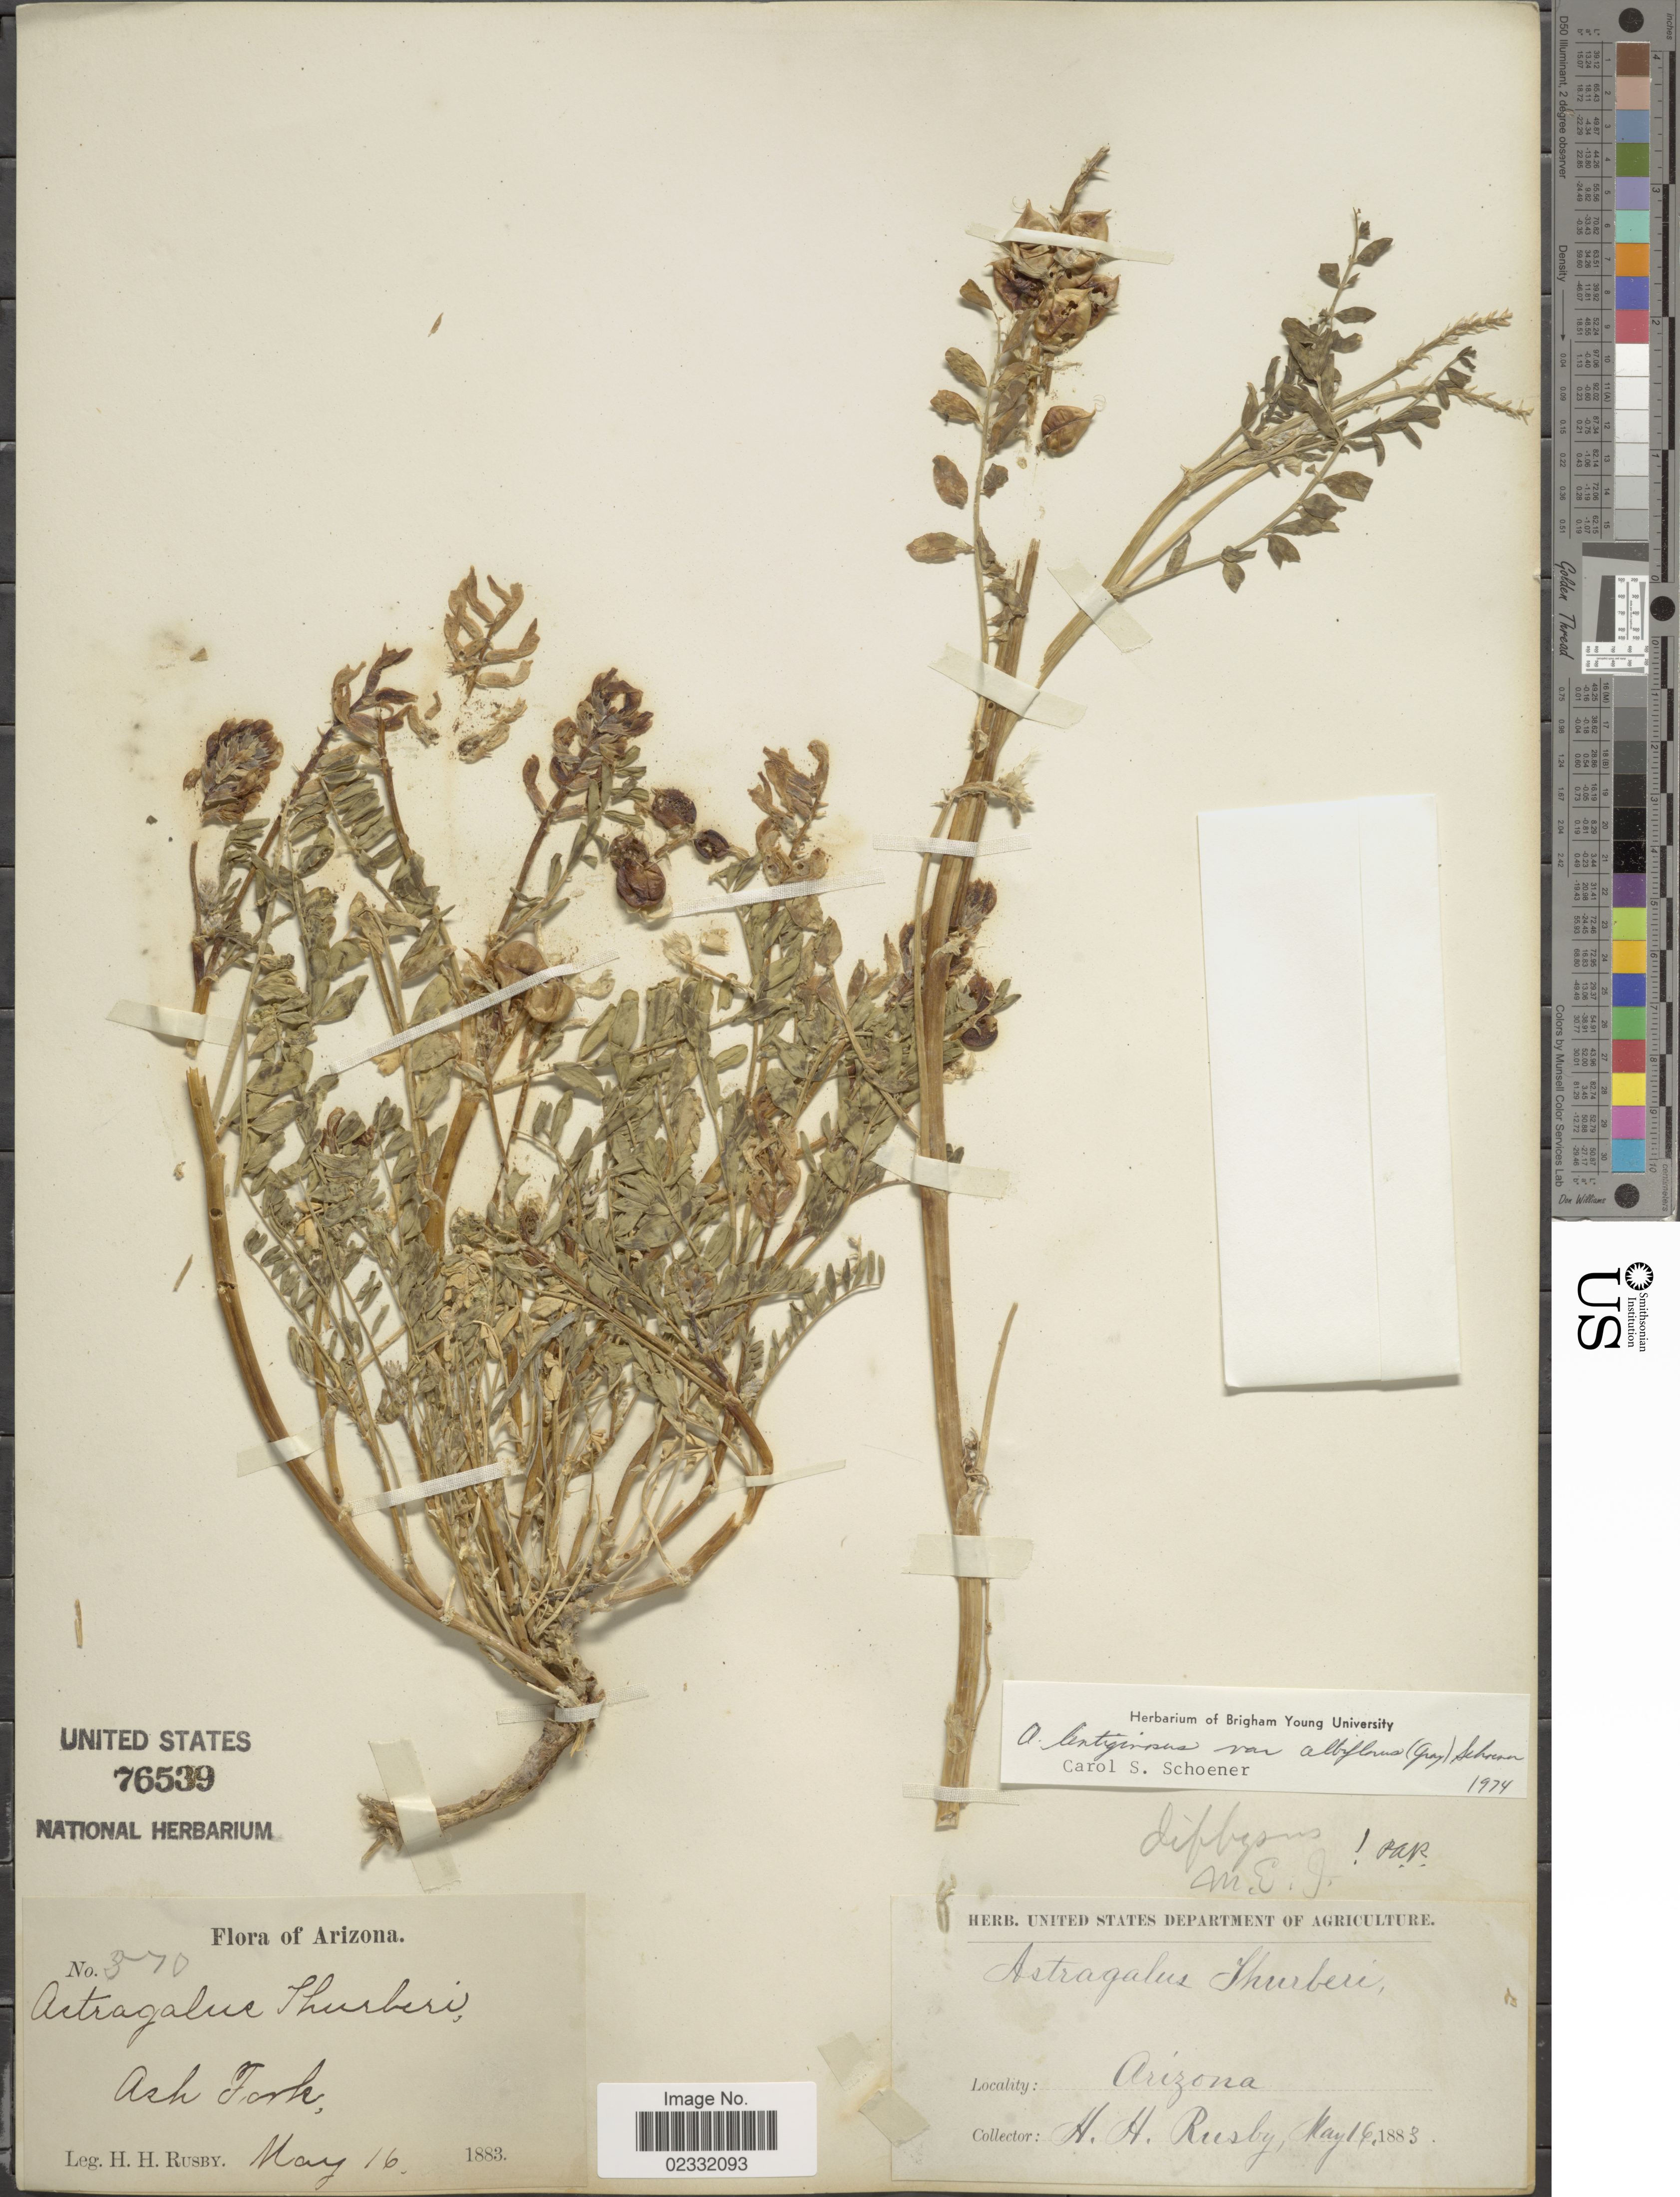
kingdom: Plantae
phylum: Tracheophyta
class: Magnoliopsida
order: Fabales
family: Fabaceae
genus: Astragalus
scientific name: Astragalus lentiginosus var. albiflorus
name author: (A. Gray) Schoener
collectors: H. H. Rusby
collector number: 570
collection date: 1883-05-16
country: United States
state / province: Arizona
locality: Ash Fork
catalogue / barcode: US 76539